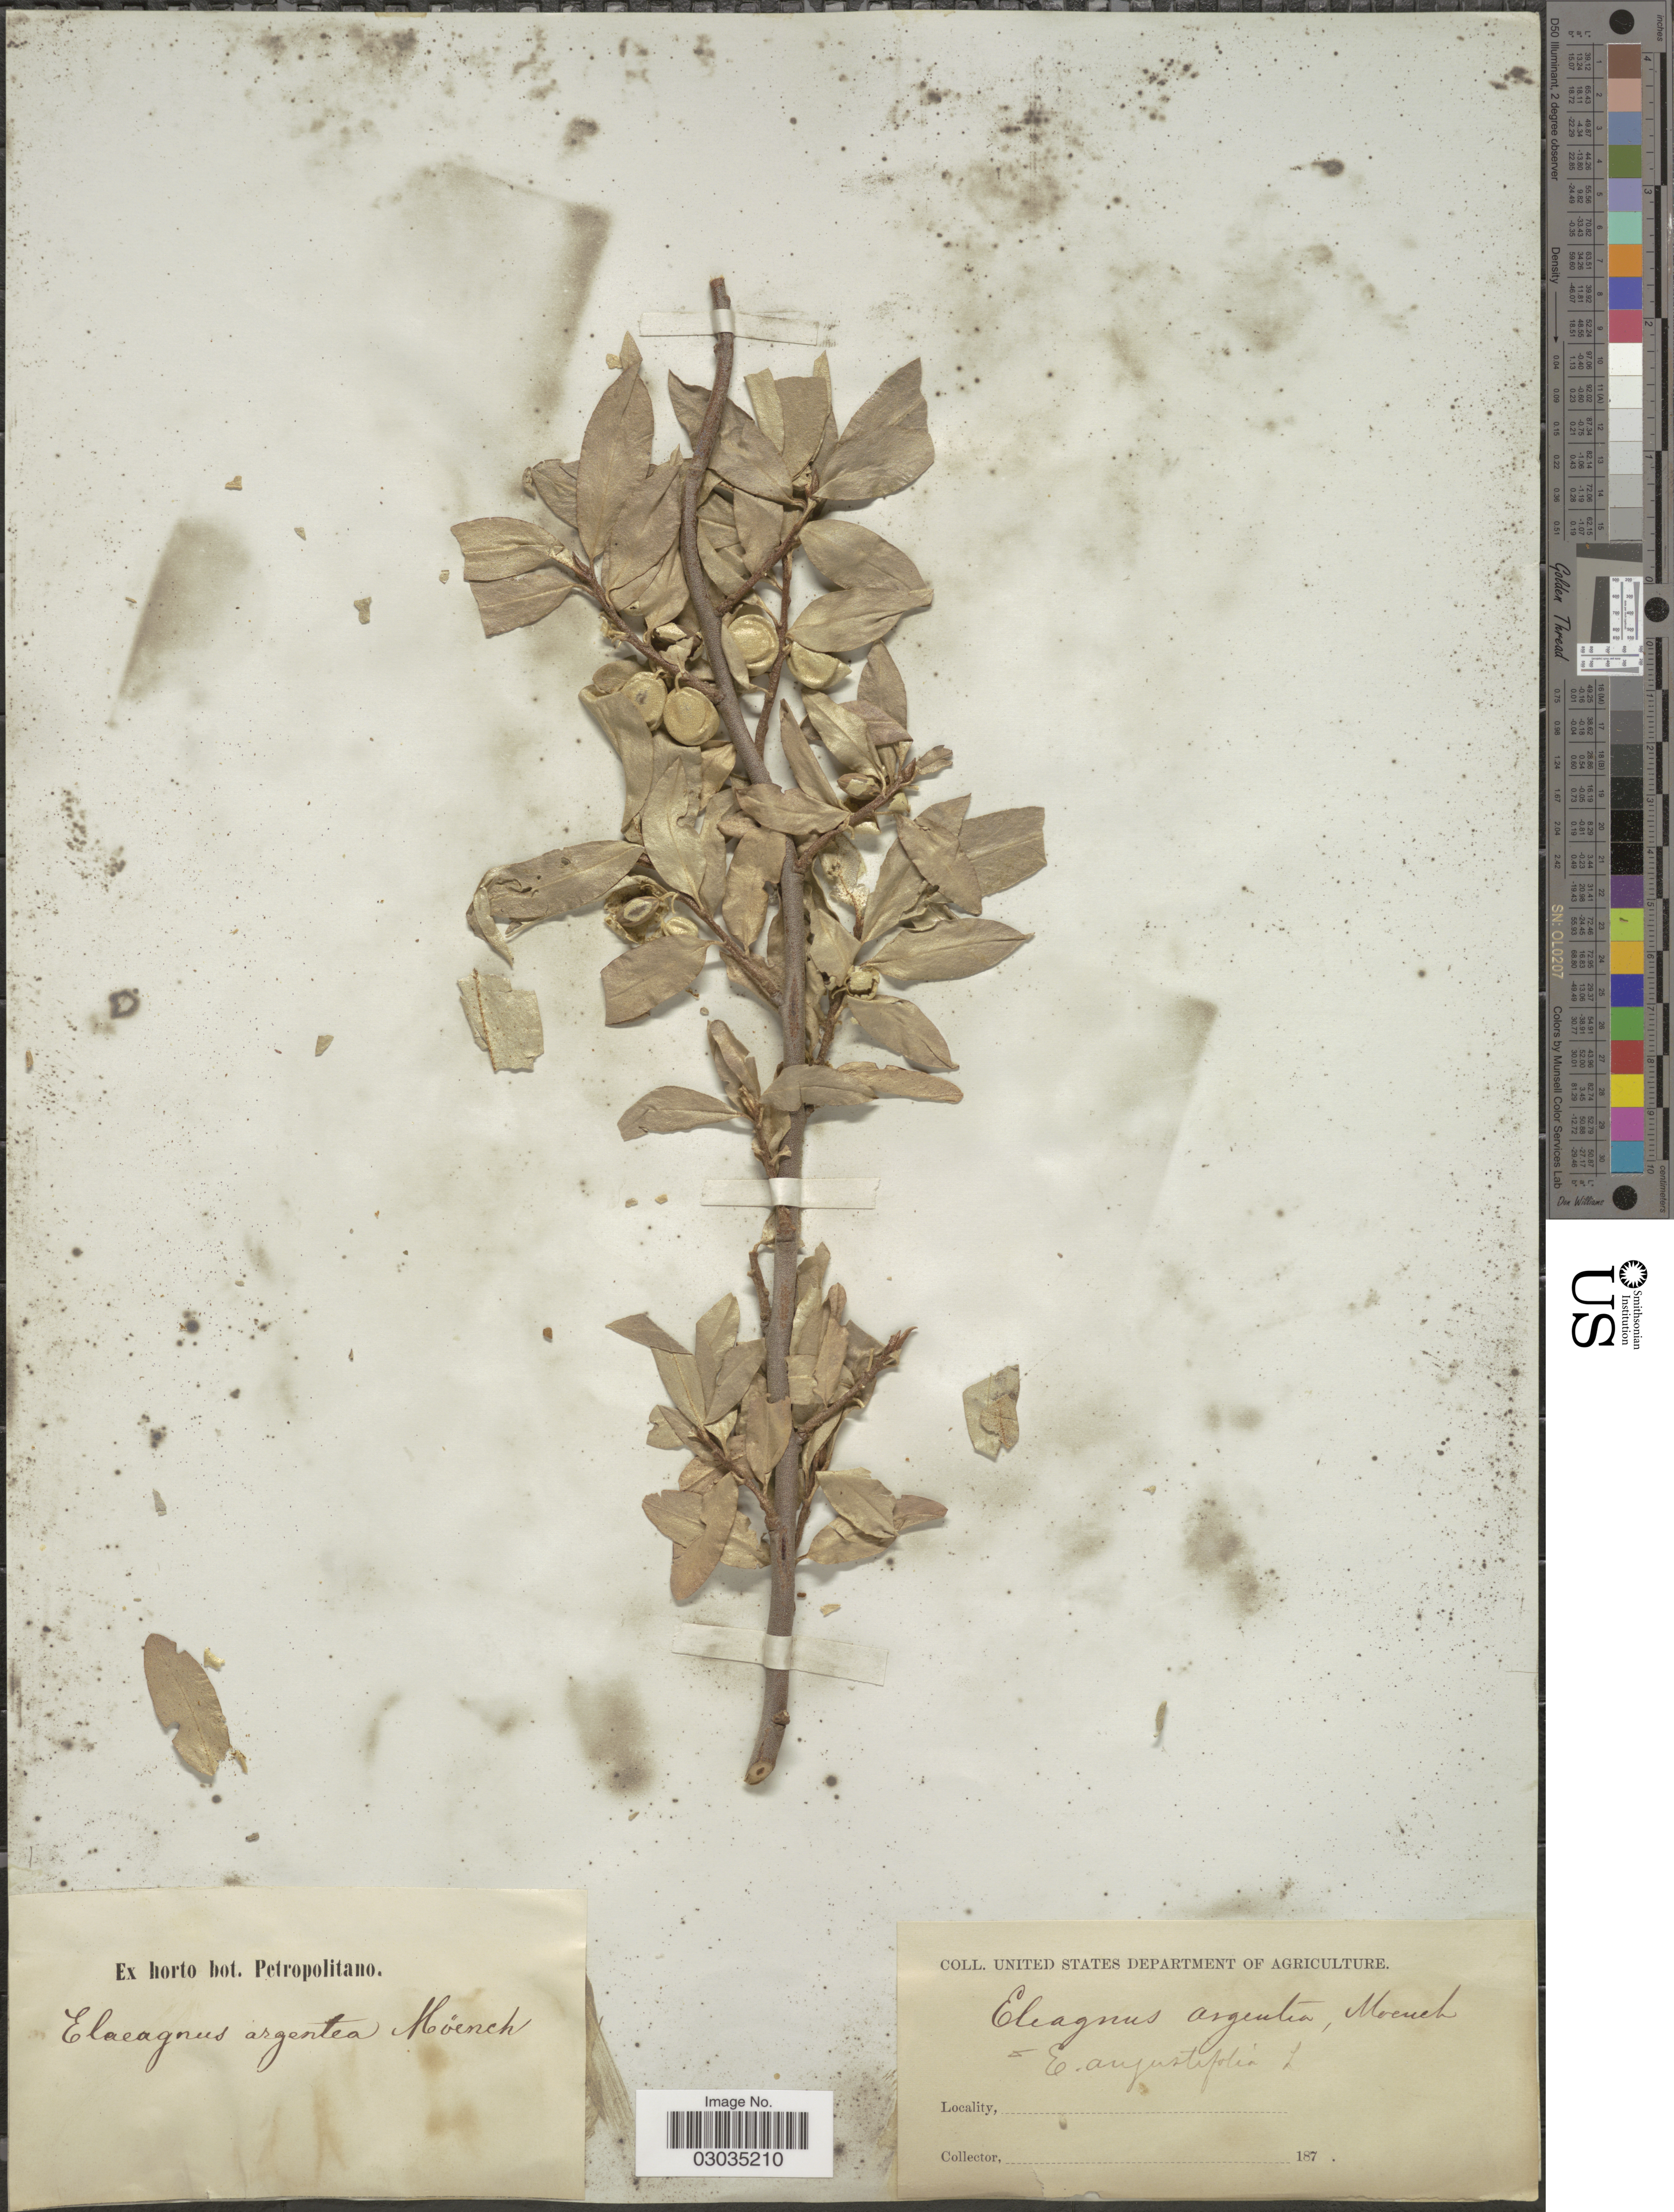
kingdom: Plantae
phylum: Tracheophyta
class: Magnoliopsida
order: Rosales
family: Elaeagnaceae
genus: Elaeagnus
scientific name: Elaeagnus commutata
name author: Bernh. ex Rydb.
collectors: United States Department of Agriculture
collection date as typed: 187